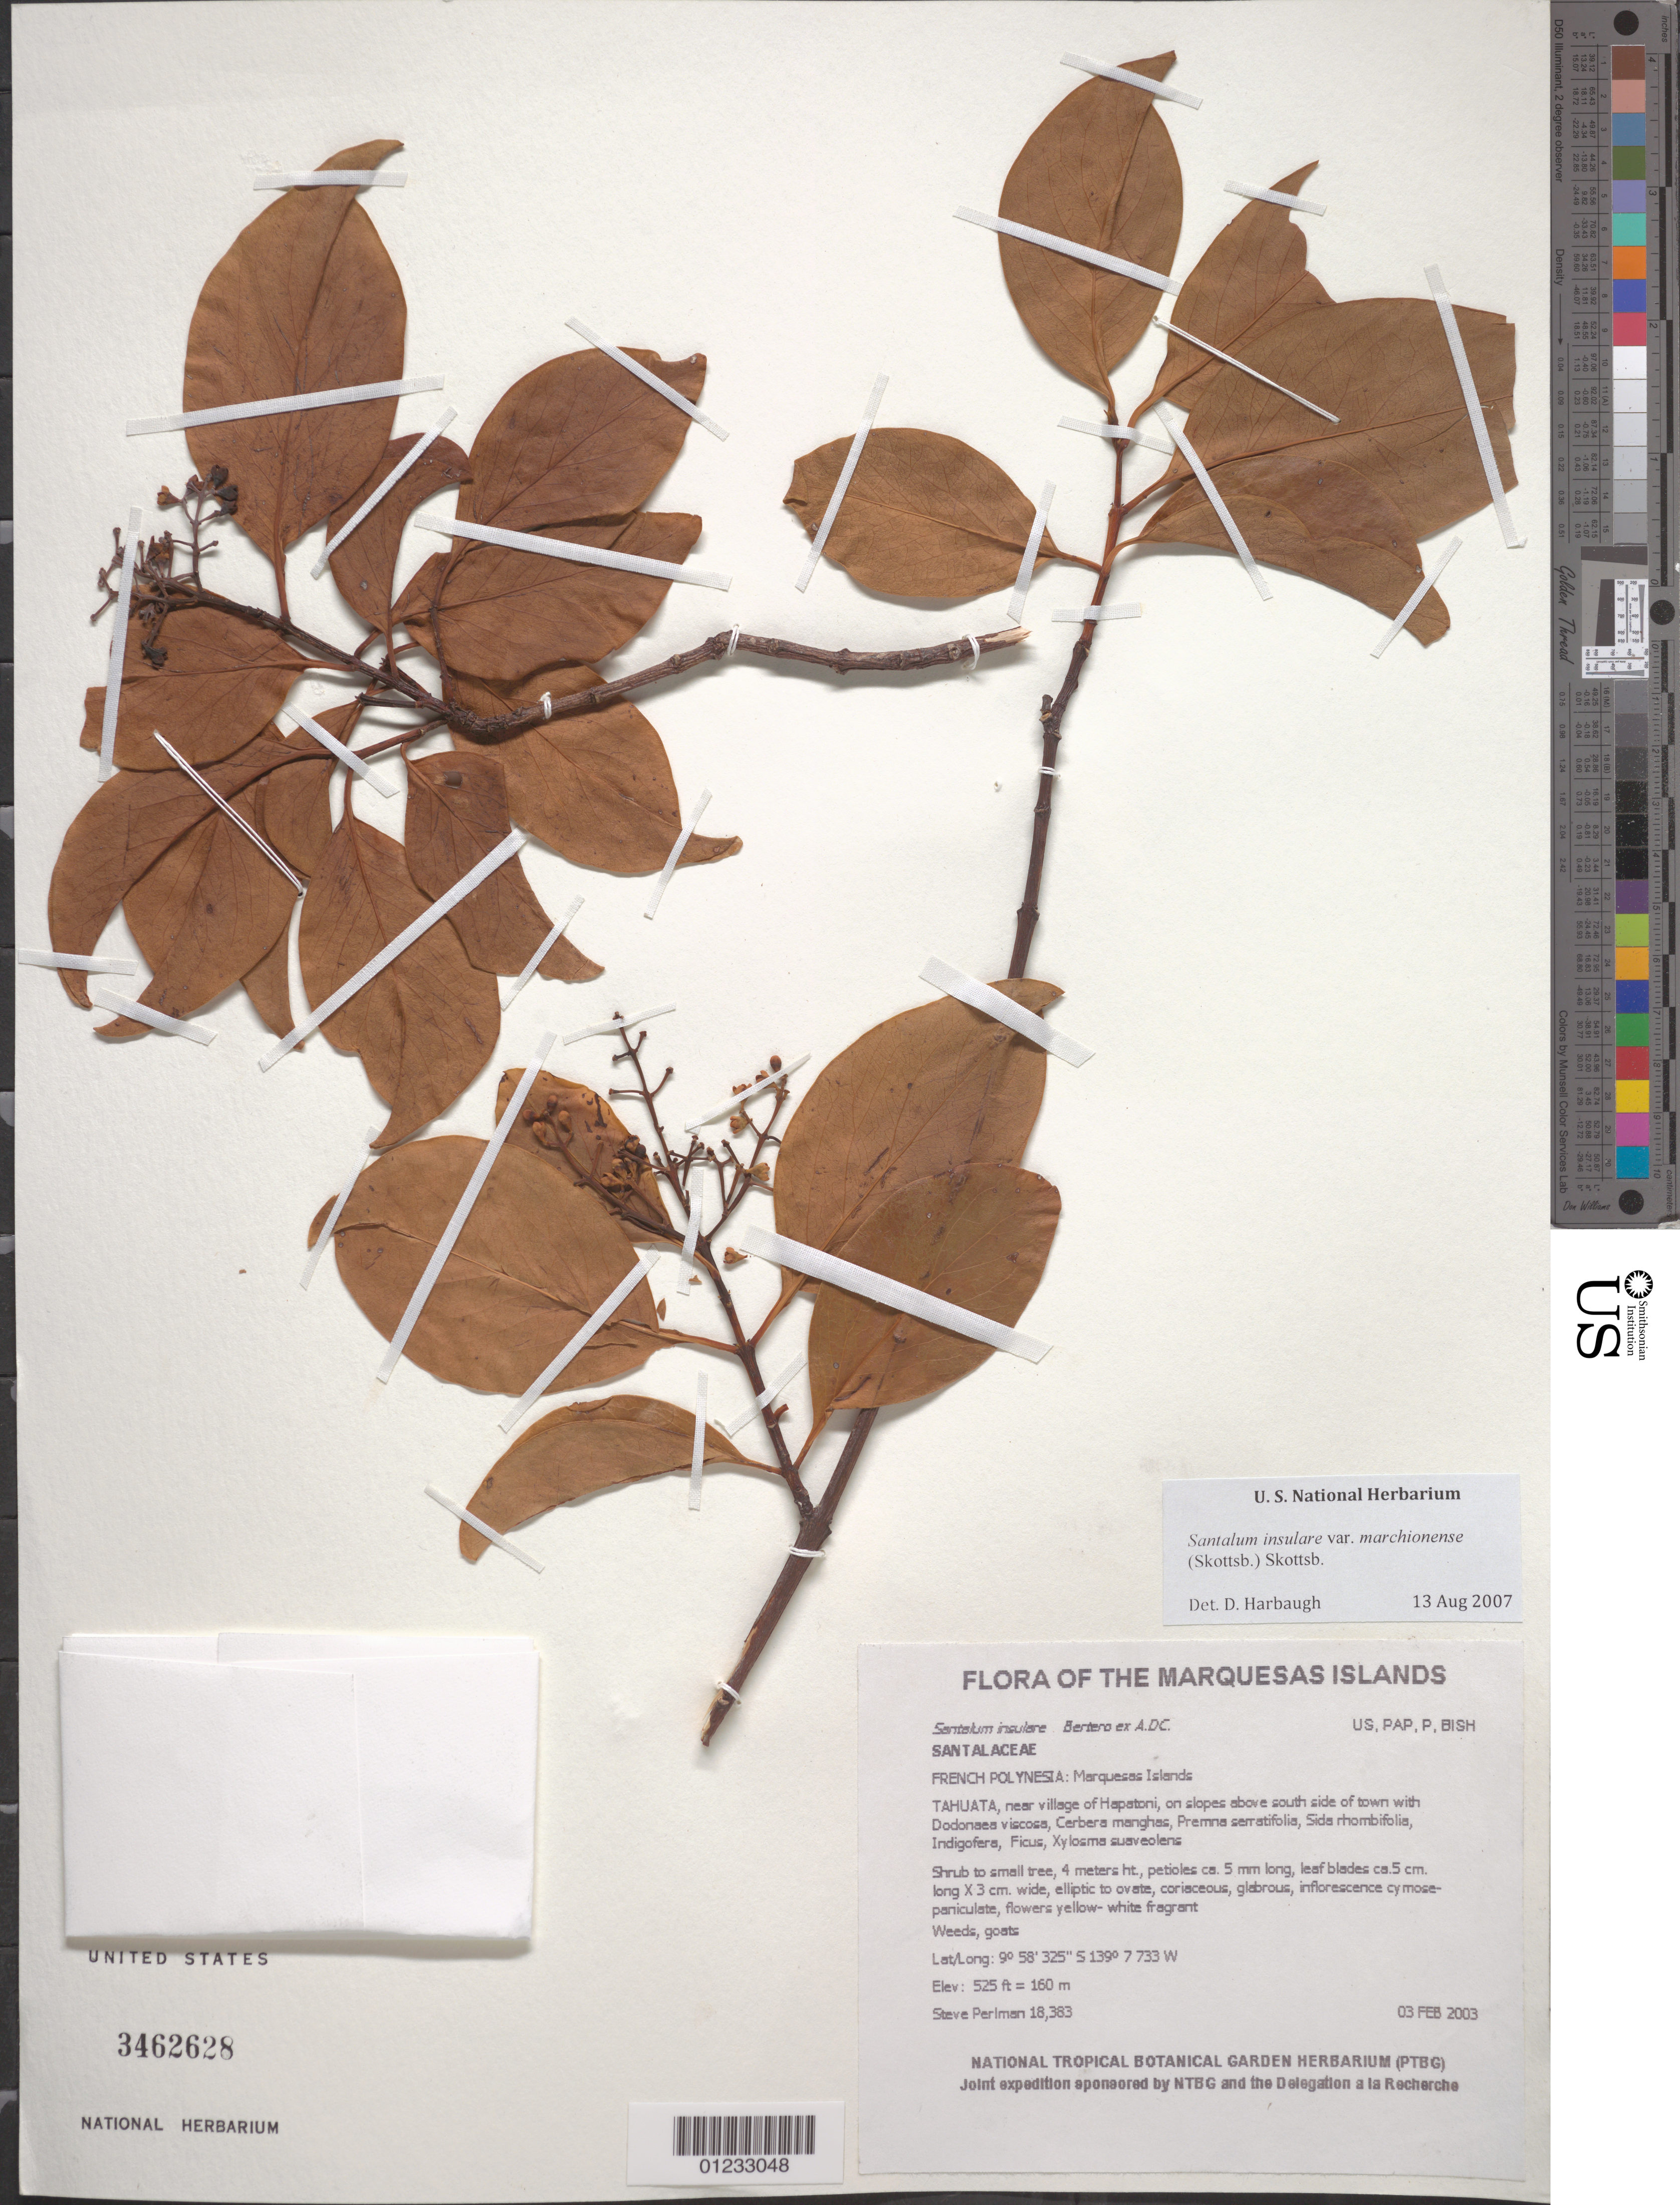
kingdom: Plantae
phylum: Tracheophyta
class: Magnoliopsida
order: Santalales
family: Santalaceae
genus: Santalum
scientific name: Santalum insulare var. marchionense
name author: (Skottsb.) Skottsb.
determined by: Harbaugh, Danica, (UNITED STATES)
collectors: S. P. Perlman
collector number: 18383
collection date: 2003-02-03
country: French Polynesia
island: Tahuata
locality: Near village of Hapatoni, on slopes above south side of town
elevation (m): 160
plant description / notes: Weeds, goats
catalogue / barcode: US 3462628